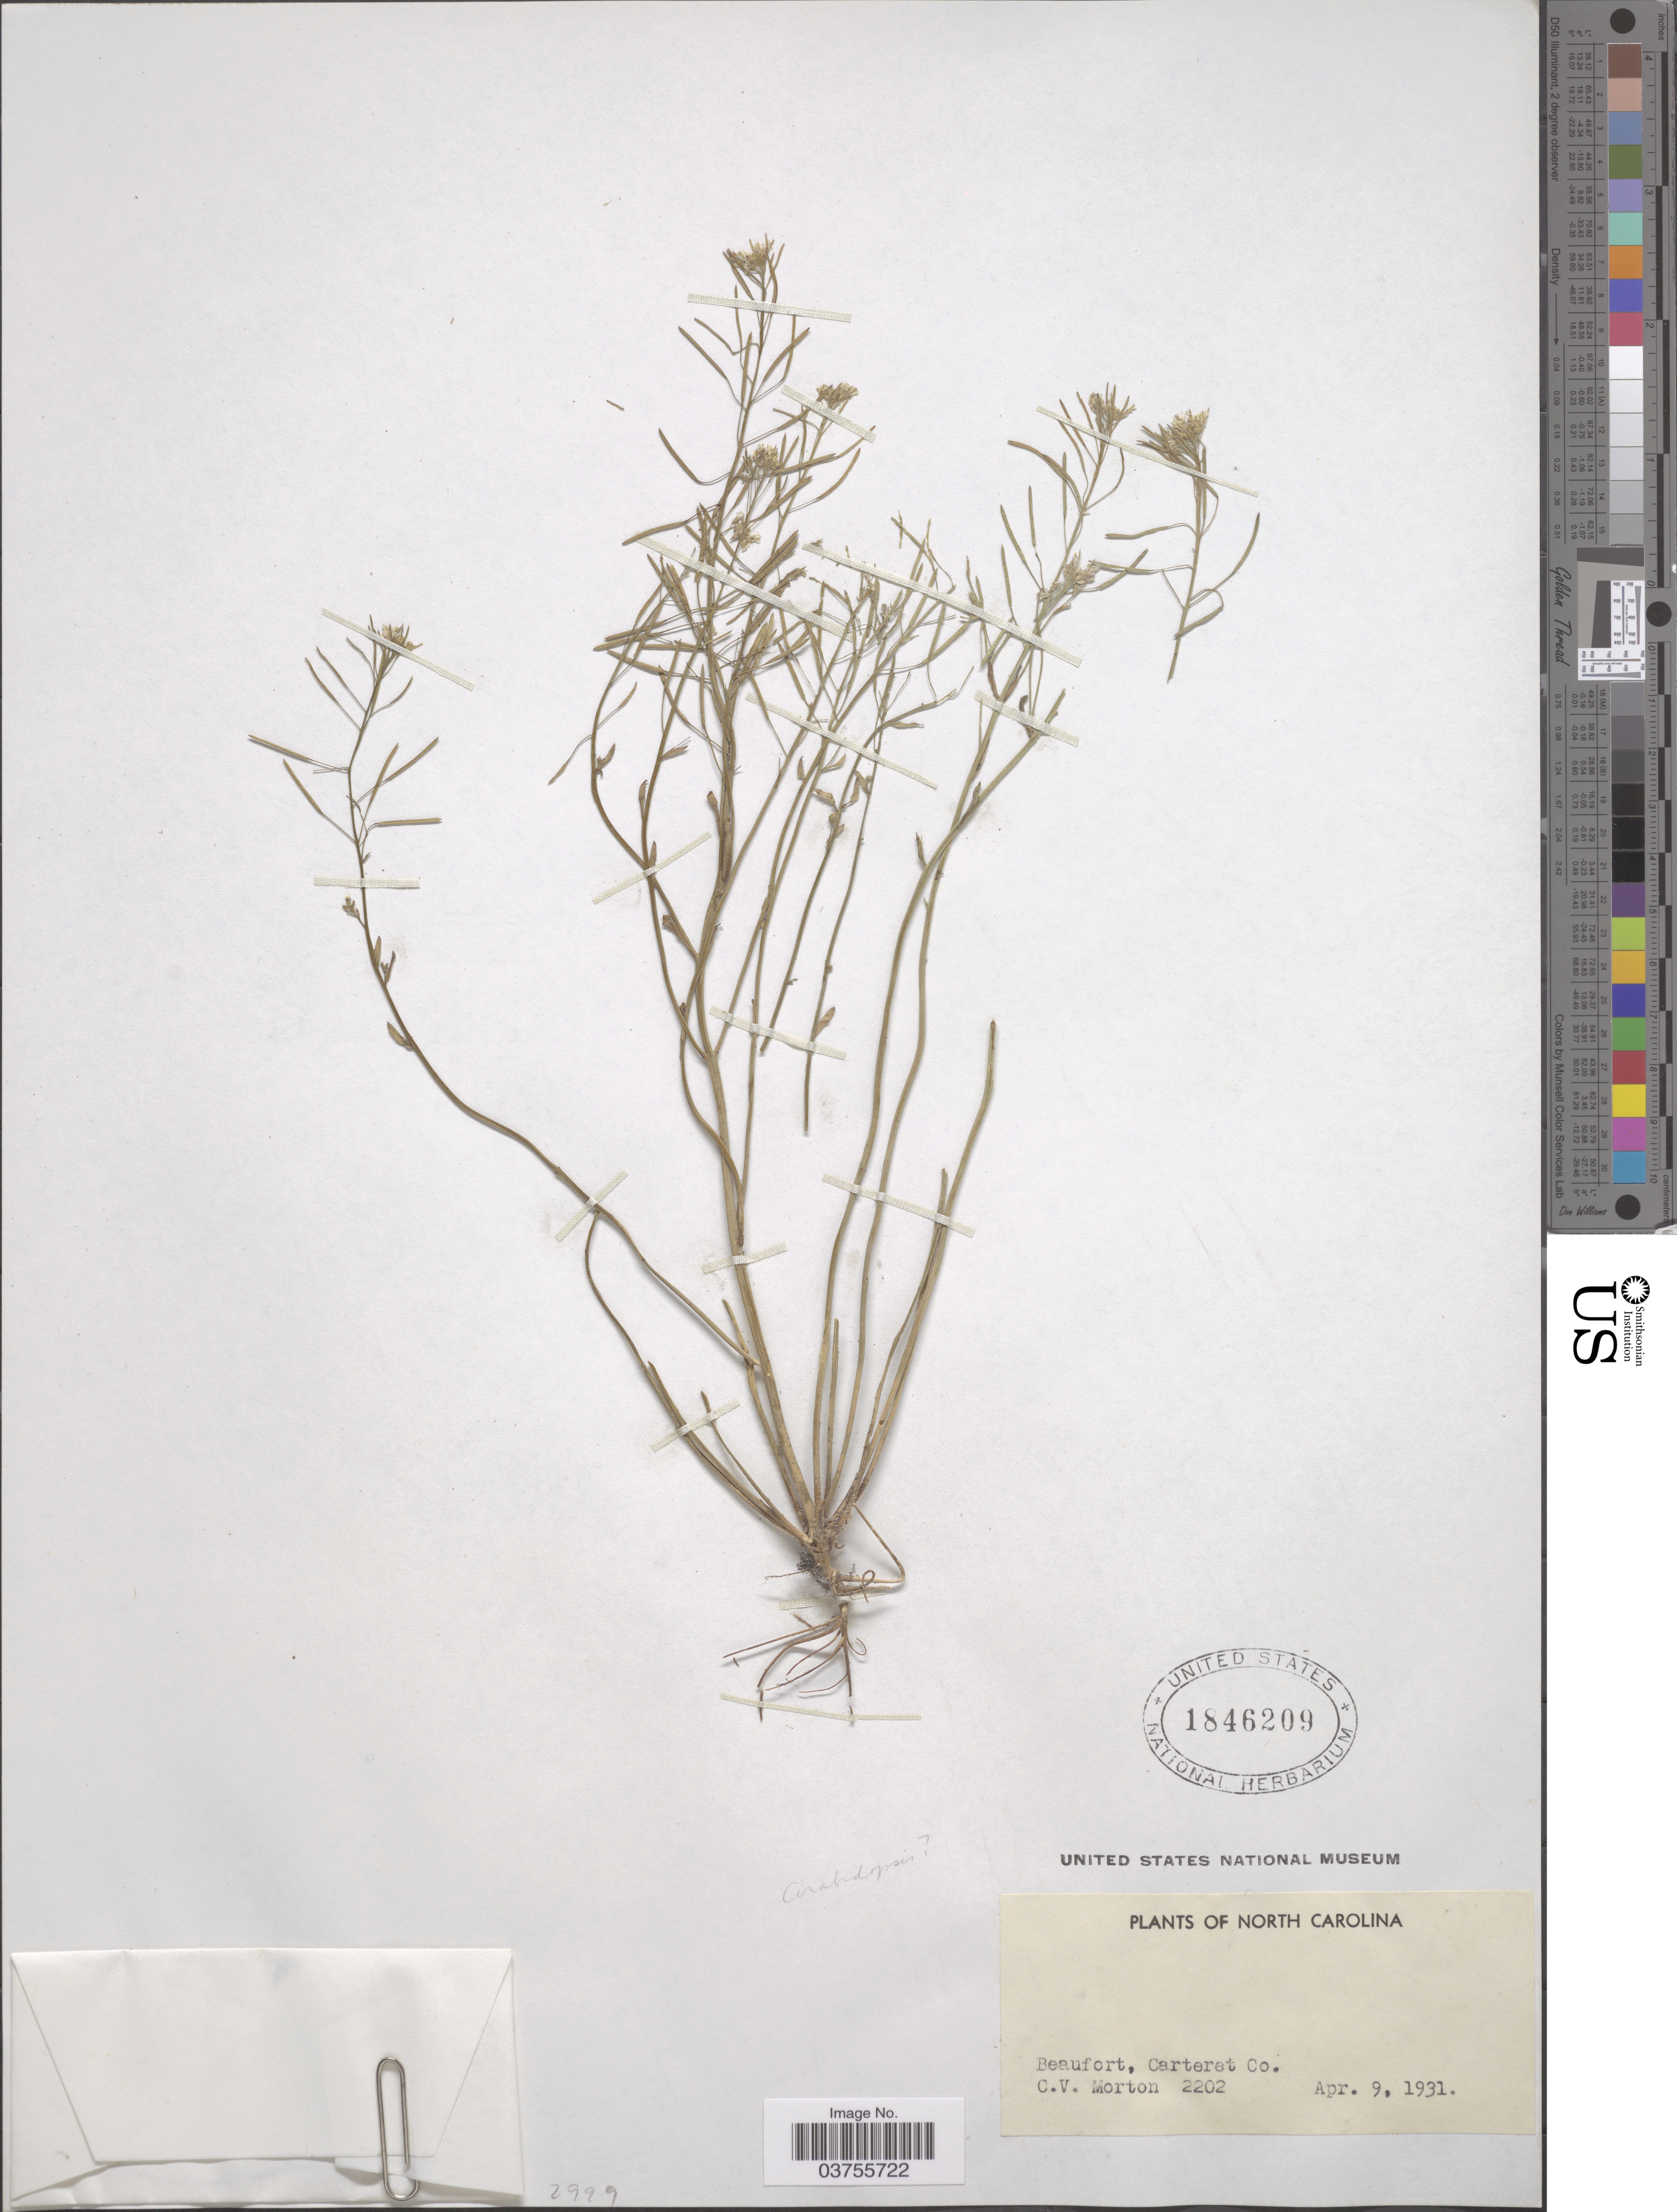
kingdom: Plantae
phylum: Tracheophyta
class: Magnoliopsida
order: Brassicales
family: Brassicaceae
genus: Arabidopsis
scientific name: Arabidopsis sp.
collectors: C. V. Morton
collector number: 2202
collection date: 1931-04-09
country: United States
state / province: North Carolina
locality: Beaufort, Carteret Co.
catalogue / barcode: US 1846209